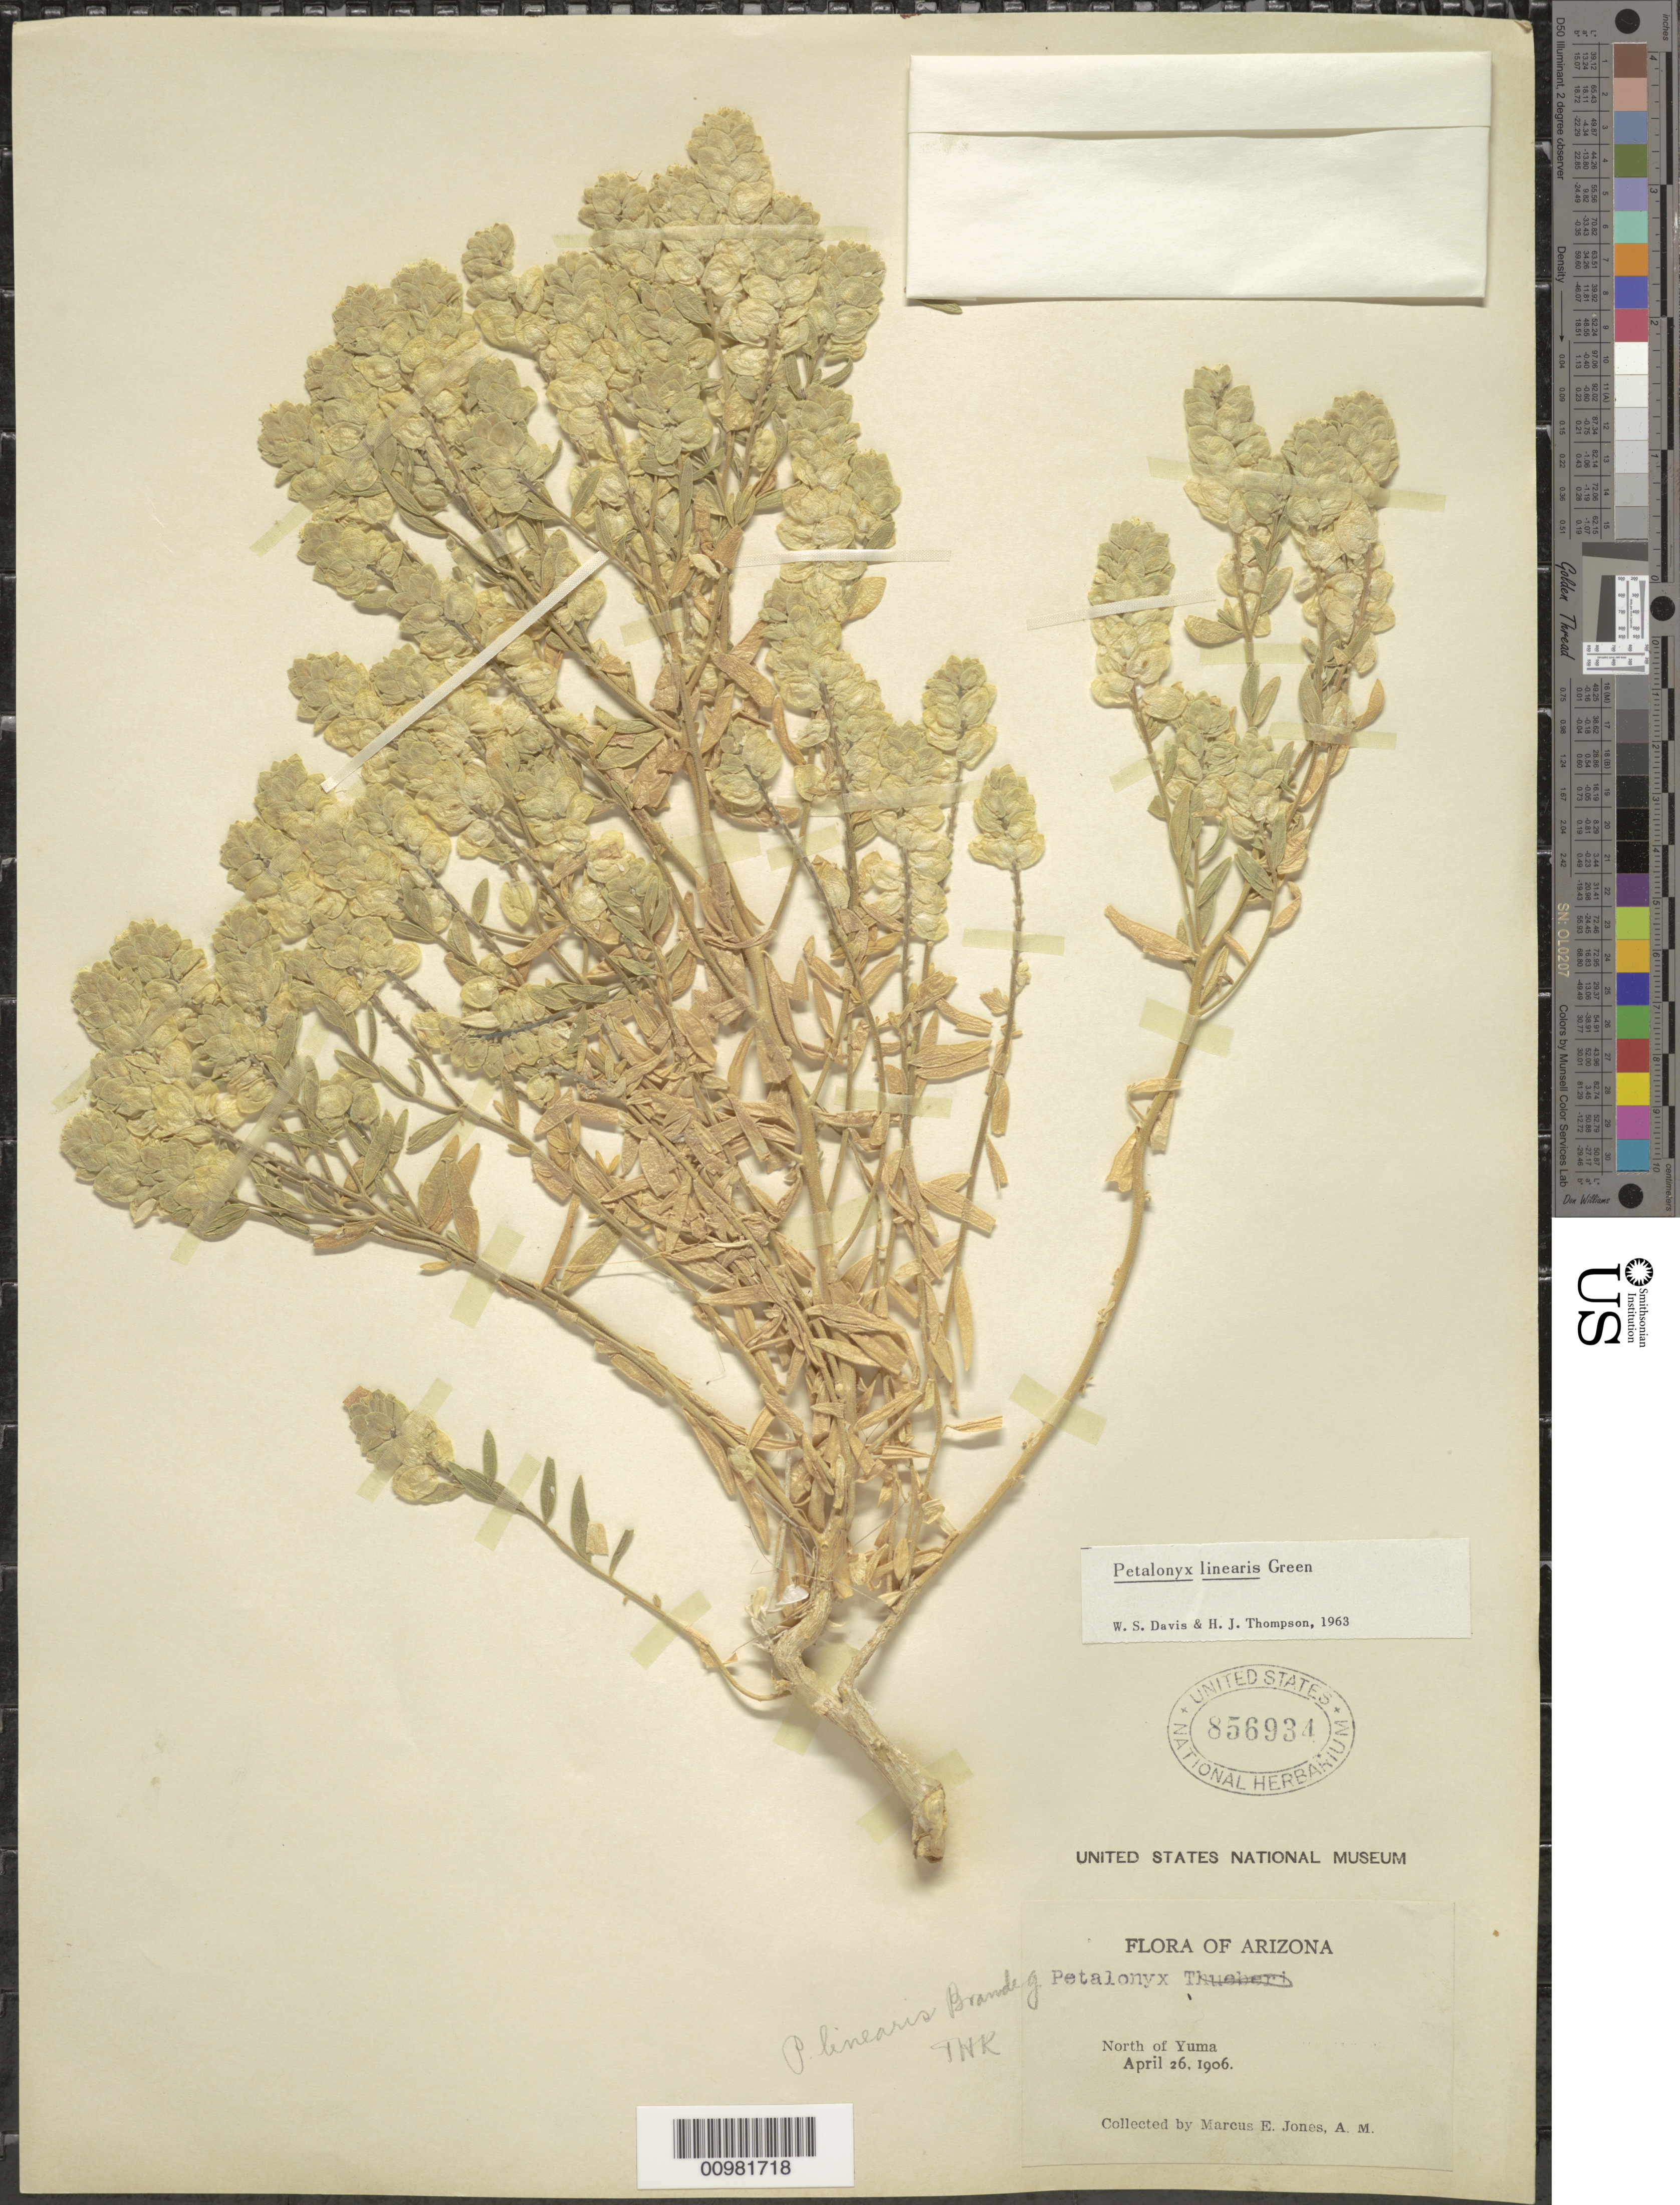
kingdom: Plantae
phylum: Tracheophyta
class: Magnoliopsida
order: Cornales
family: Loasaceae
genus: Petalonyx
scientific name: Petalonyx linearis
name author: Green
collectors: M. E. Jones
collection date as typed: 26 Apr 1906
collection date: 1906-04-26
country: United States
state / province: Arizona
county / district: Yuma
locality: North of Yuma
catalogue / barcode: US 856934